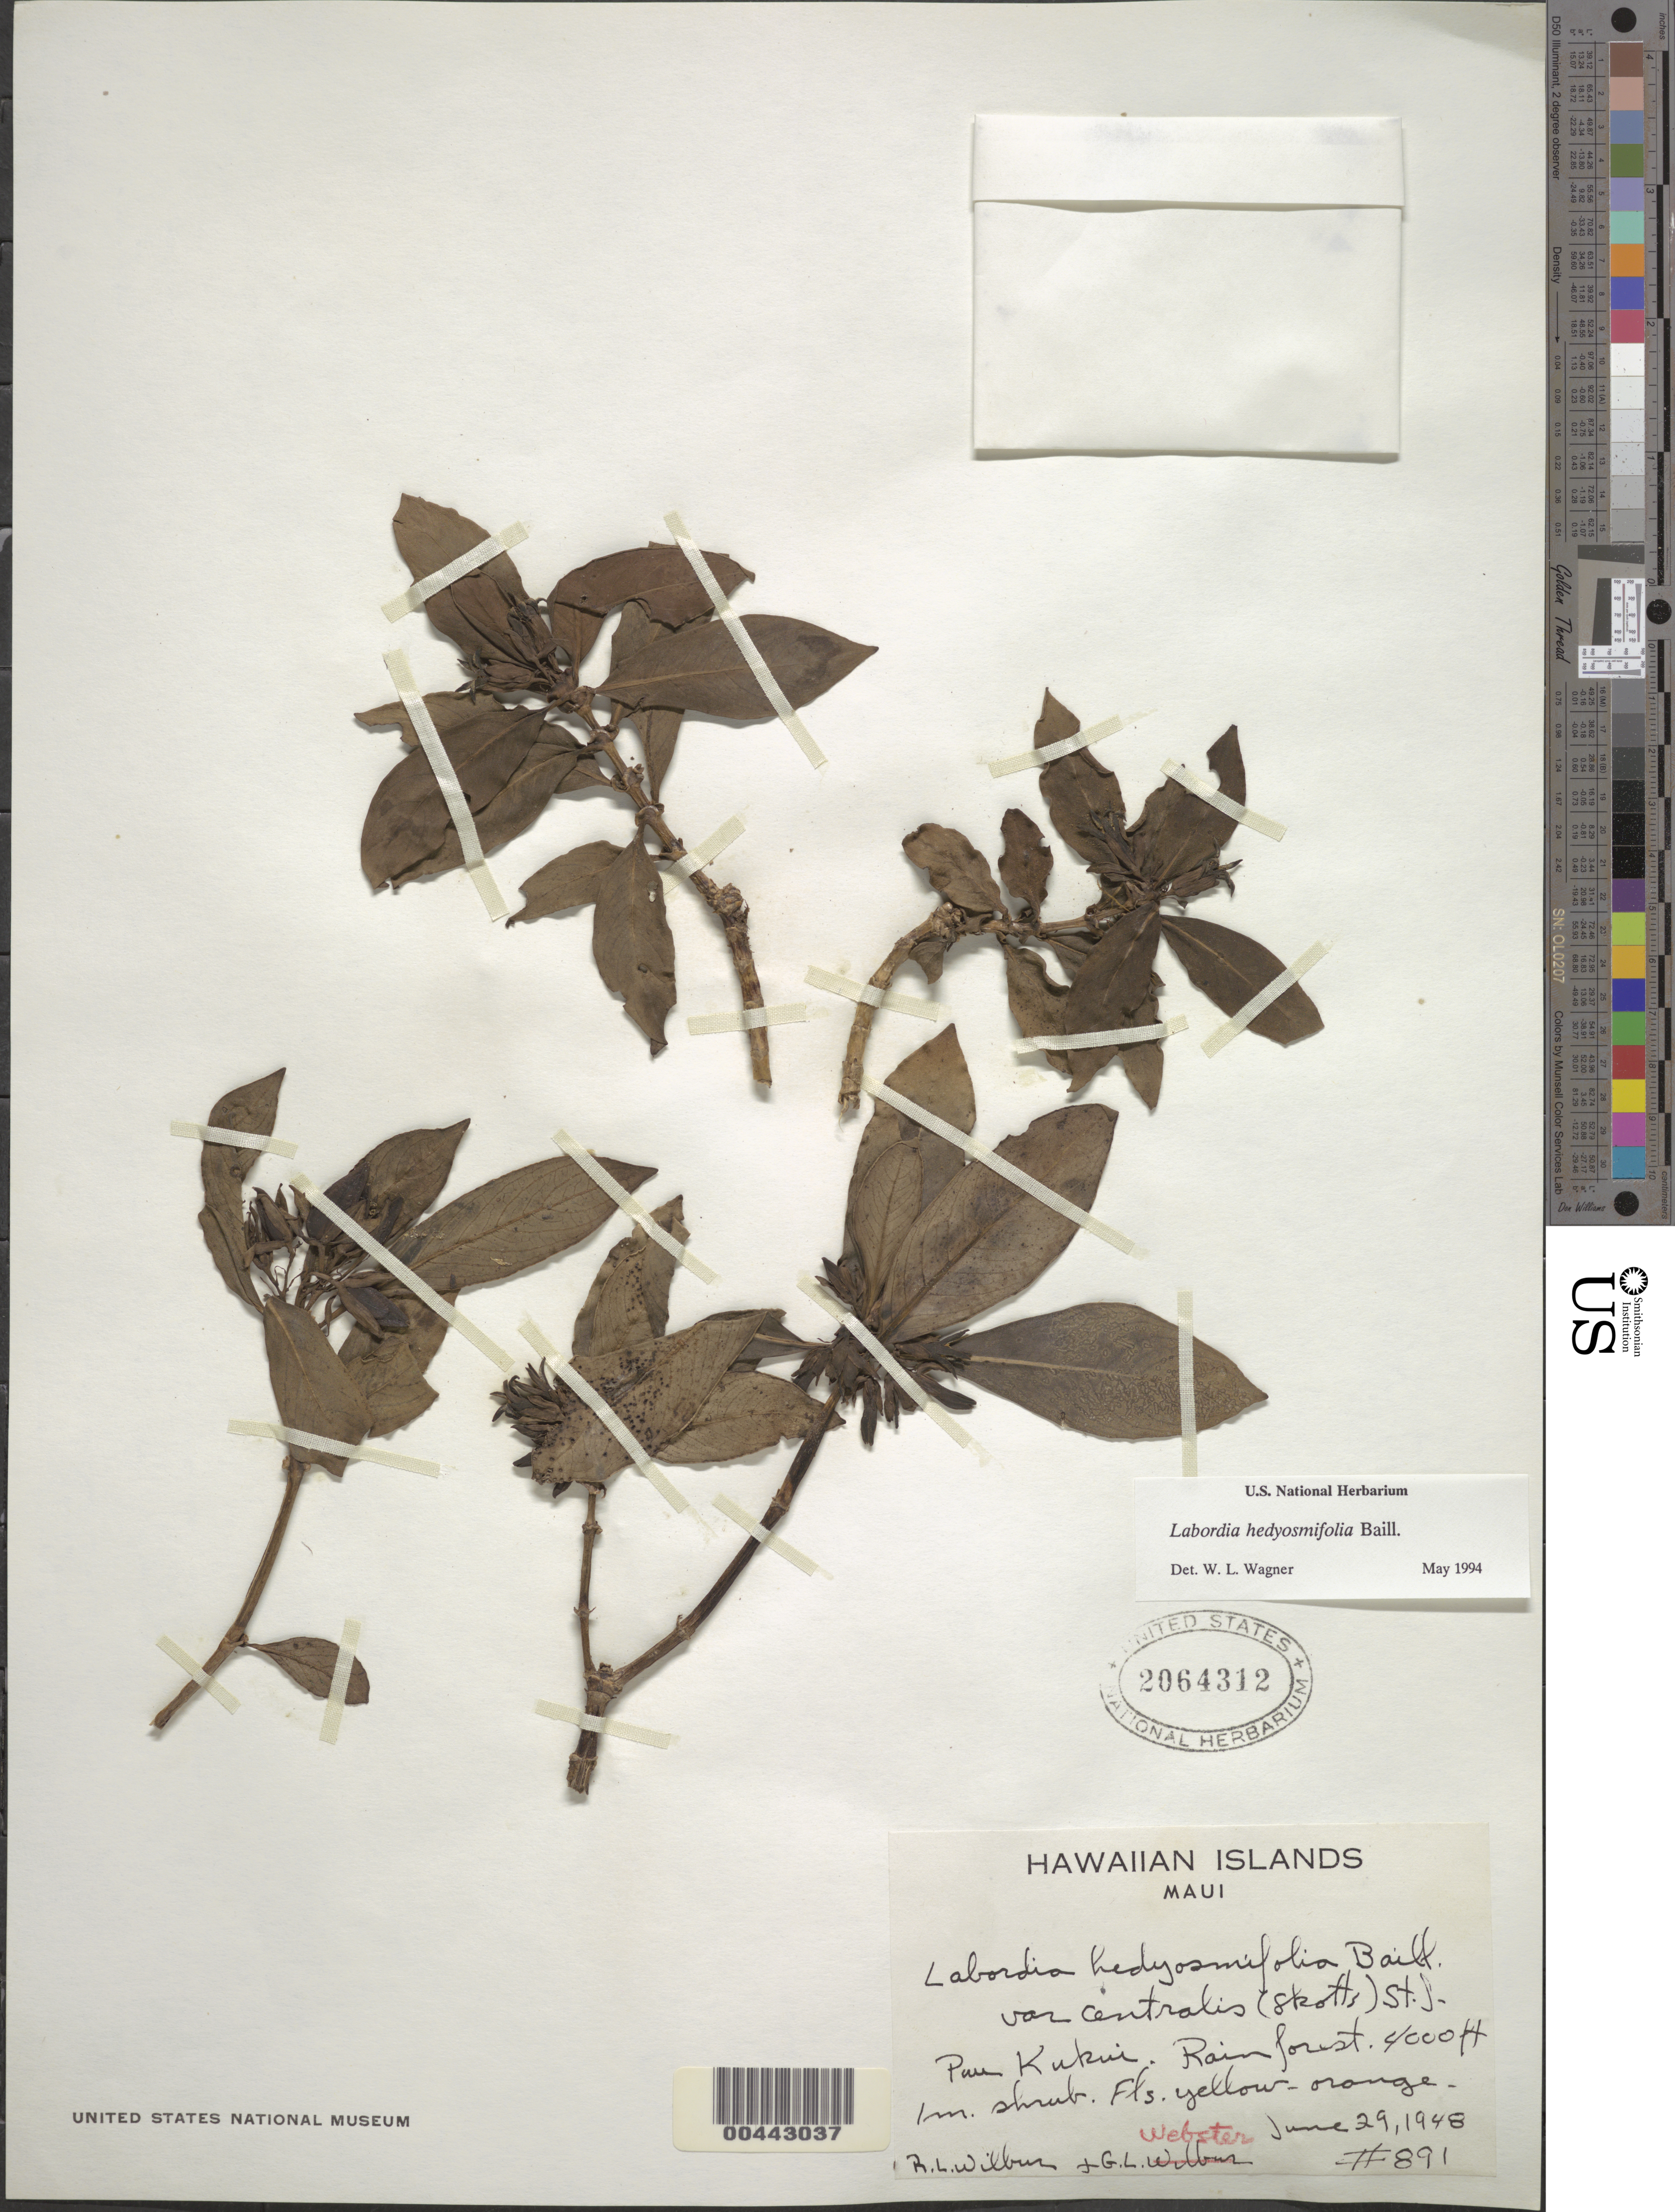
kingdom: Plantae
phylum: Tracheophyta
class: Magnoliopsida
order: Gentianales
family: Loganiaceae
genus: Geniostoma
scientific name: Geniostoma hedyosmifolium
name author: (Baill.) Byng & Christenh.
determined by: Wagner, W. L., (BOT), Smithsonian Institution - National Museum of Natural History (UNITED STATES)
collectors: R. L. Wilbur & G. L. Webster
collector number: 891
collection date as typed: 29 Jun 1948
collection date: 1948-06-29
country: United States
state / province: Hawaii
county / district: Maui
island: Maui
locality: Puu Kukui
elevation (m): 1219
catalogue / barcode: US 2064312